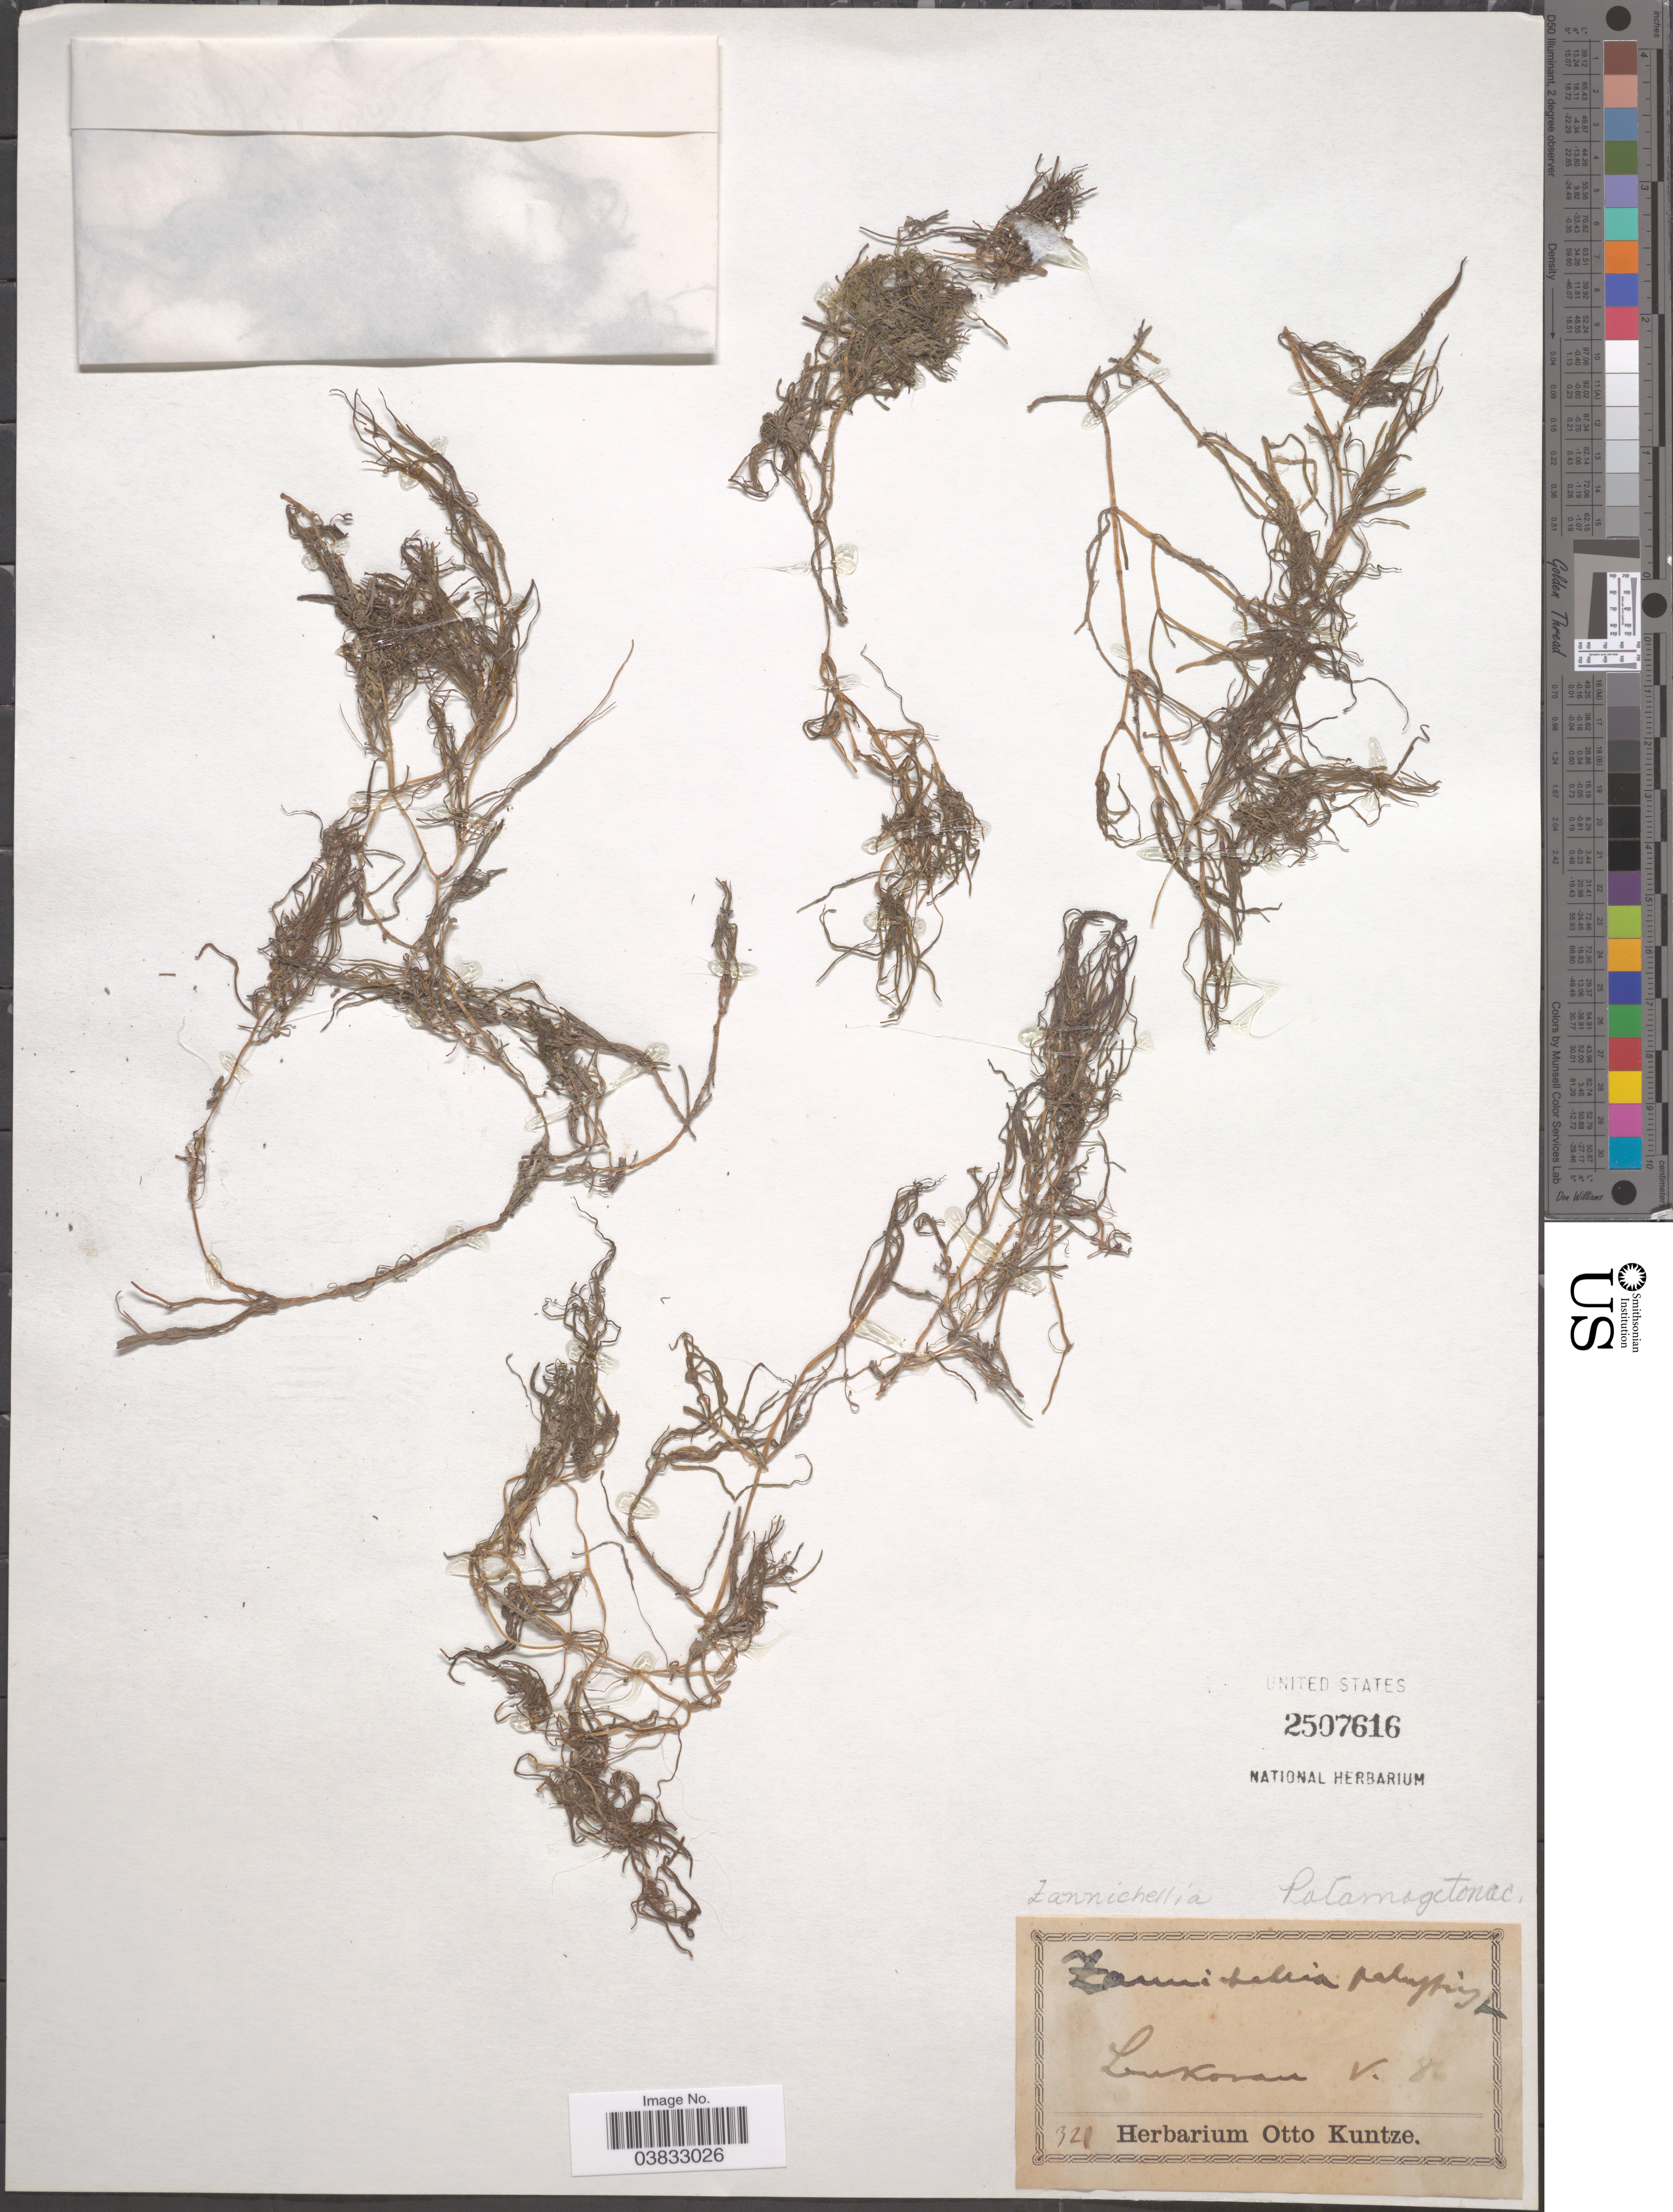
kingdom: Plantae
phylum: Tracheophyta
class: Liliopsida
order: Alismatales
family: Potamogetonaceae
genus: Zannichellia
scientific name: Zannichellia palustris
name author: L.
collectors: ex herb. Otto Kuntze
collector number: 328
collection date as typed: Transcribed d/m/y: /5/86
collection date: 1886-05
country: Azerbaijan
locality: Lenkoran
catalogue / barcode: US 2507616